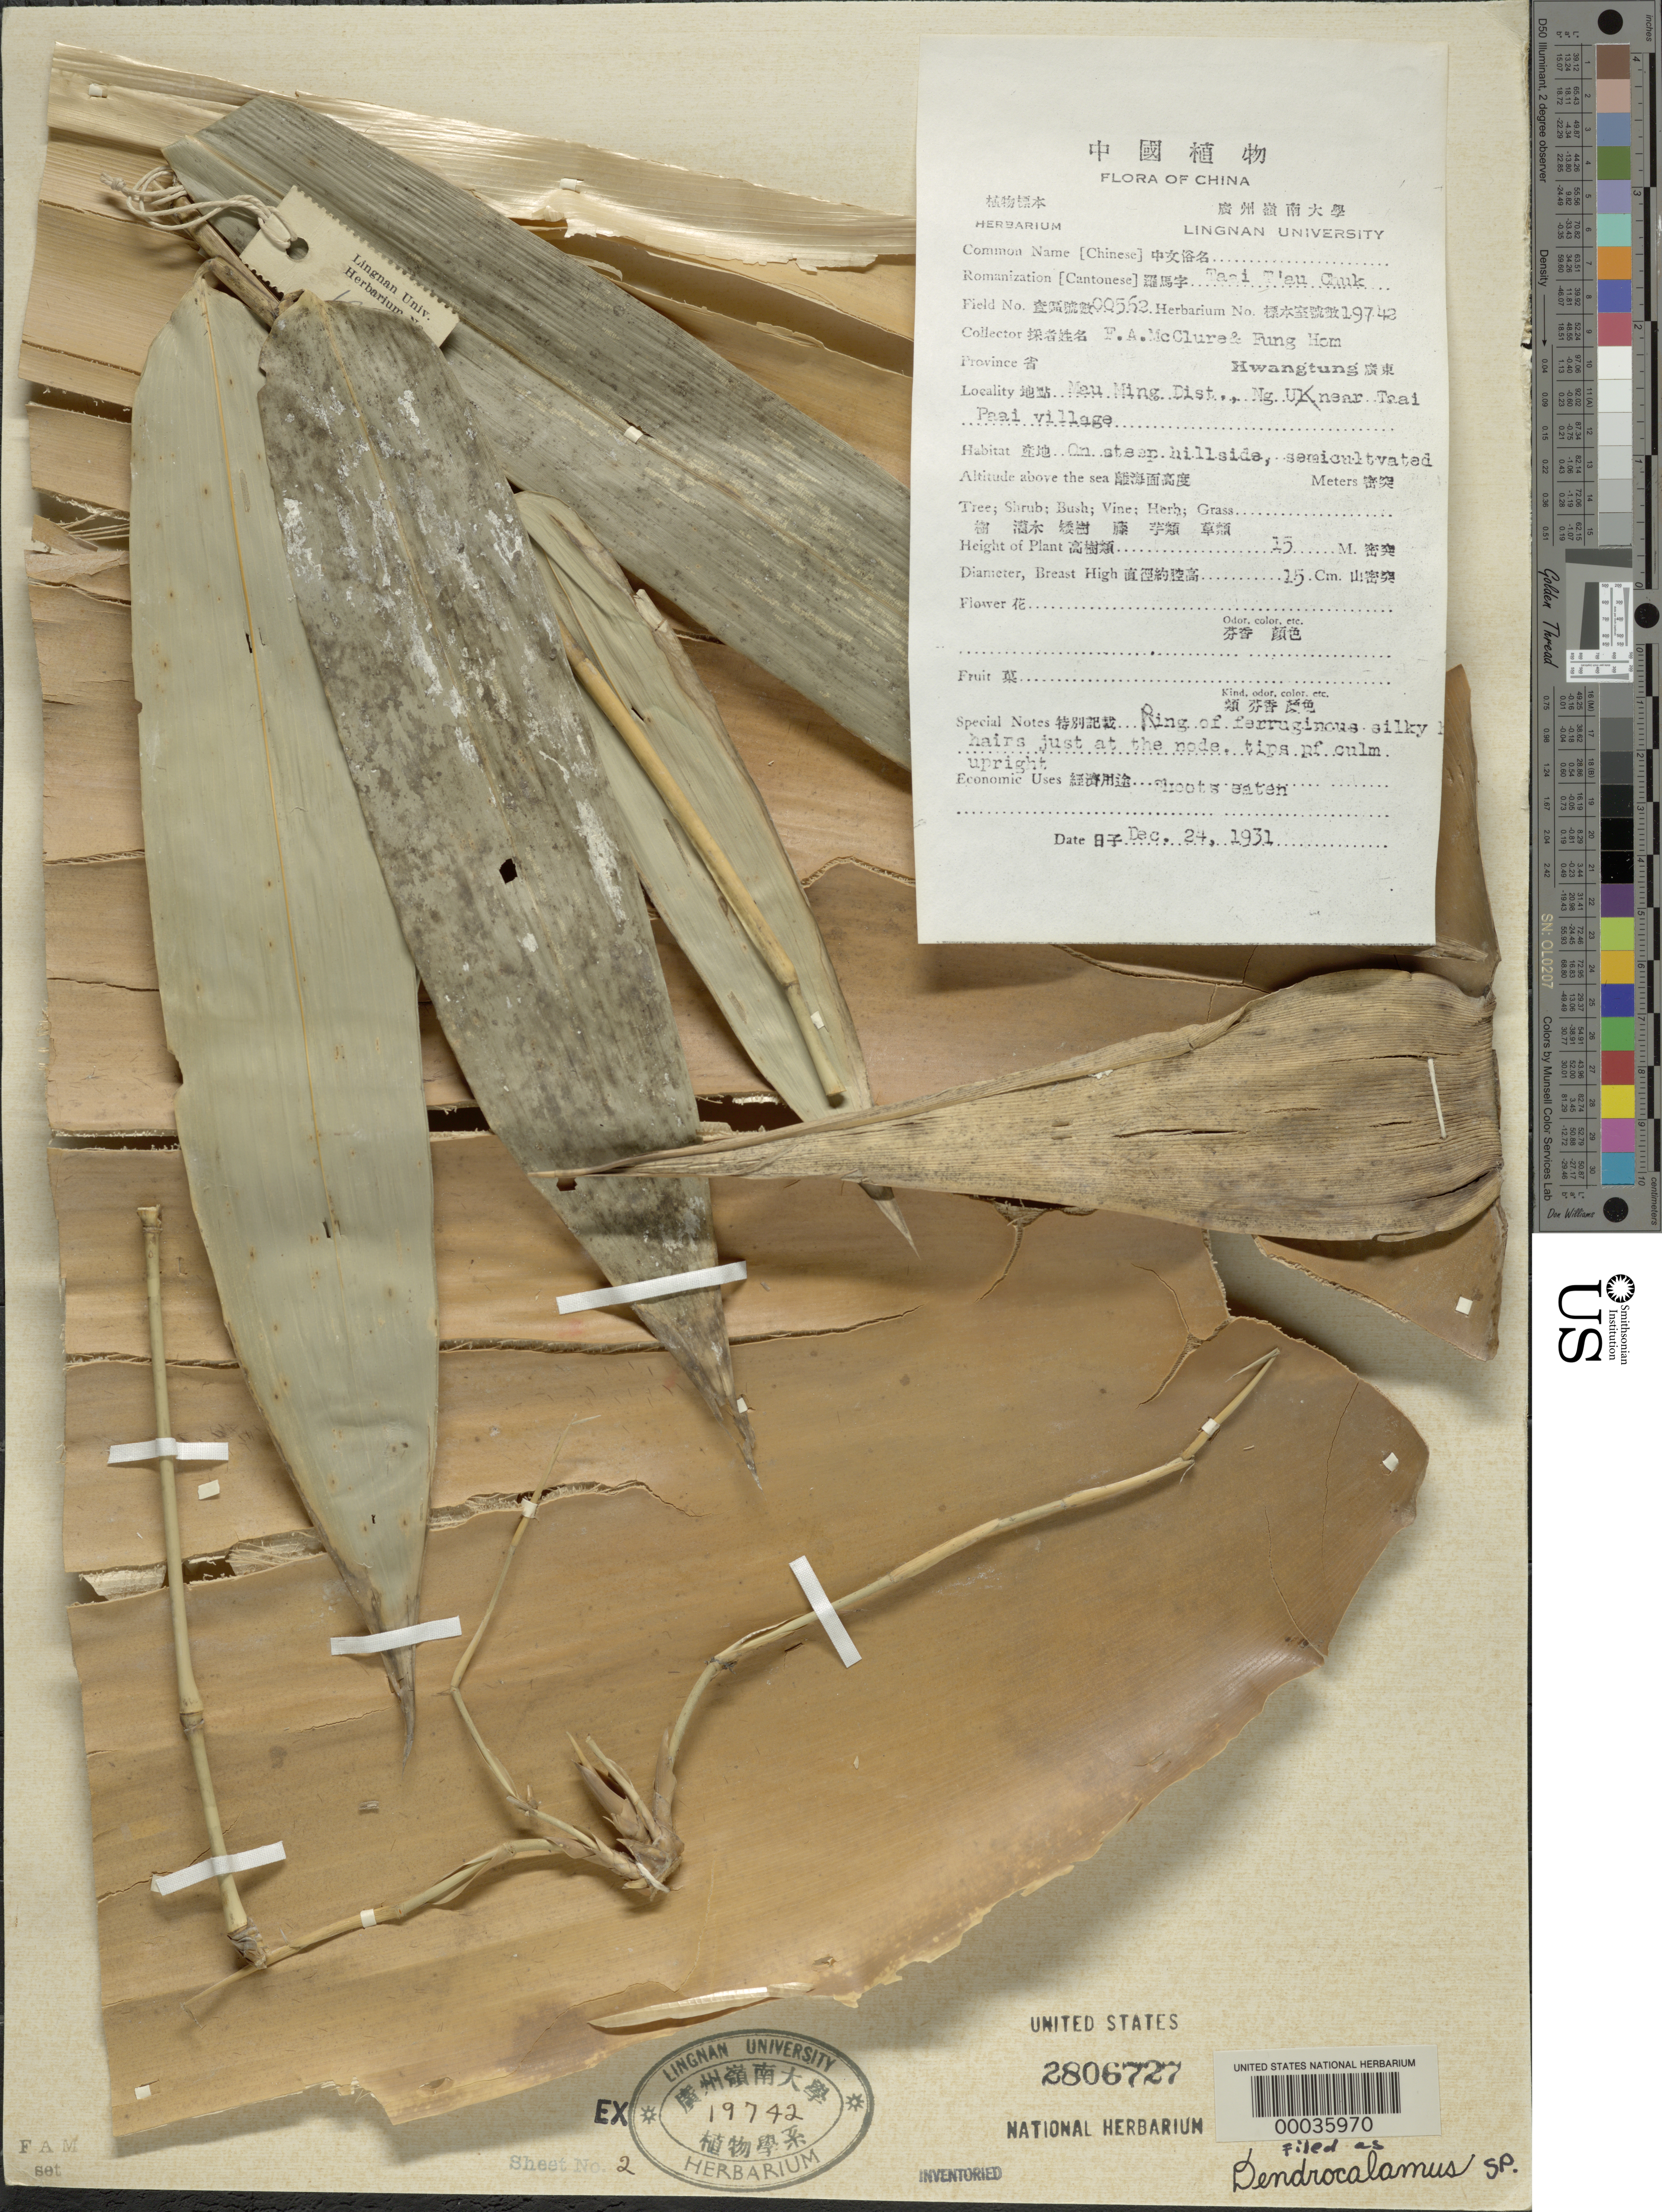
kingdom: Plantae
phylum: Tracheophyta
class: Liliopsida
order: Poales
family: Poaceae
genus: Dendrocalamus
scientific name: Dendrocalamus sp.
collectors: F. A. McClure & H. L. Fung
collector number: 562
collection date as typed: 24 Dec 1931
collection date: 1931-12-24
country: China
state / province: Guangdong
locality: Mau ming district, ng u near taai paai village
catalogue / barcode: US 2806727